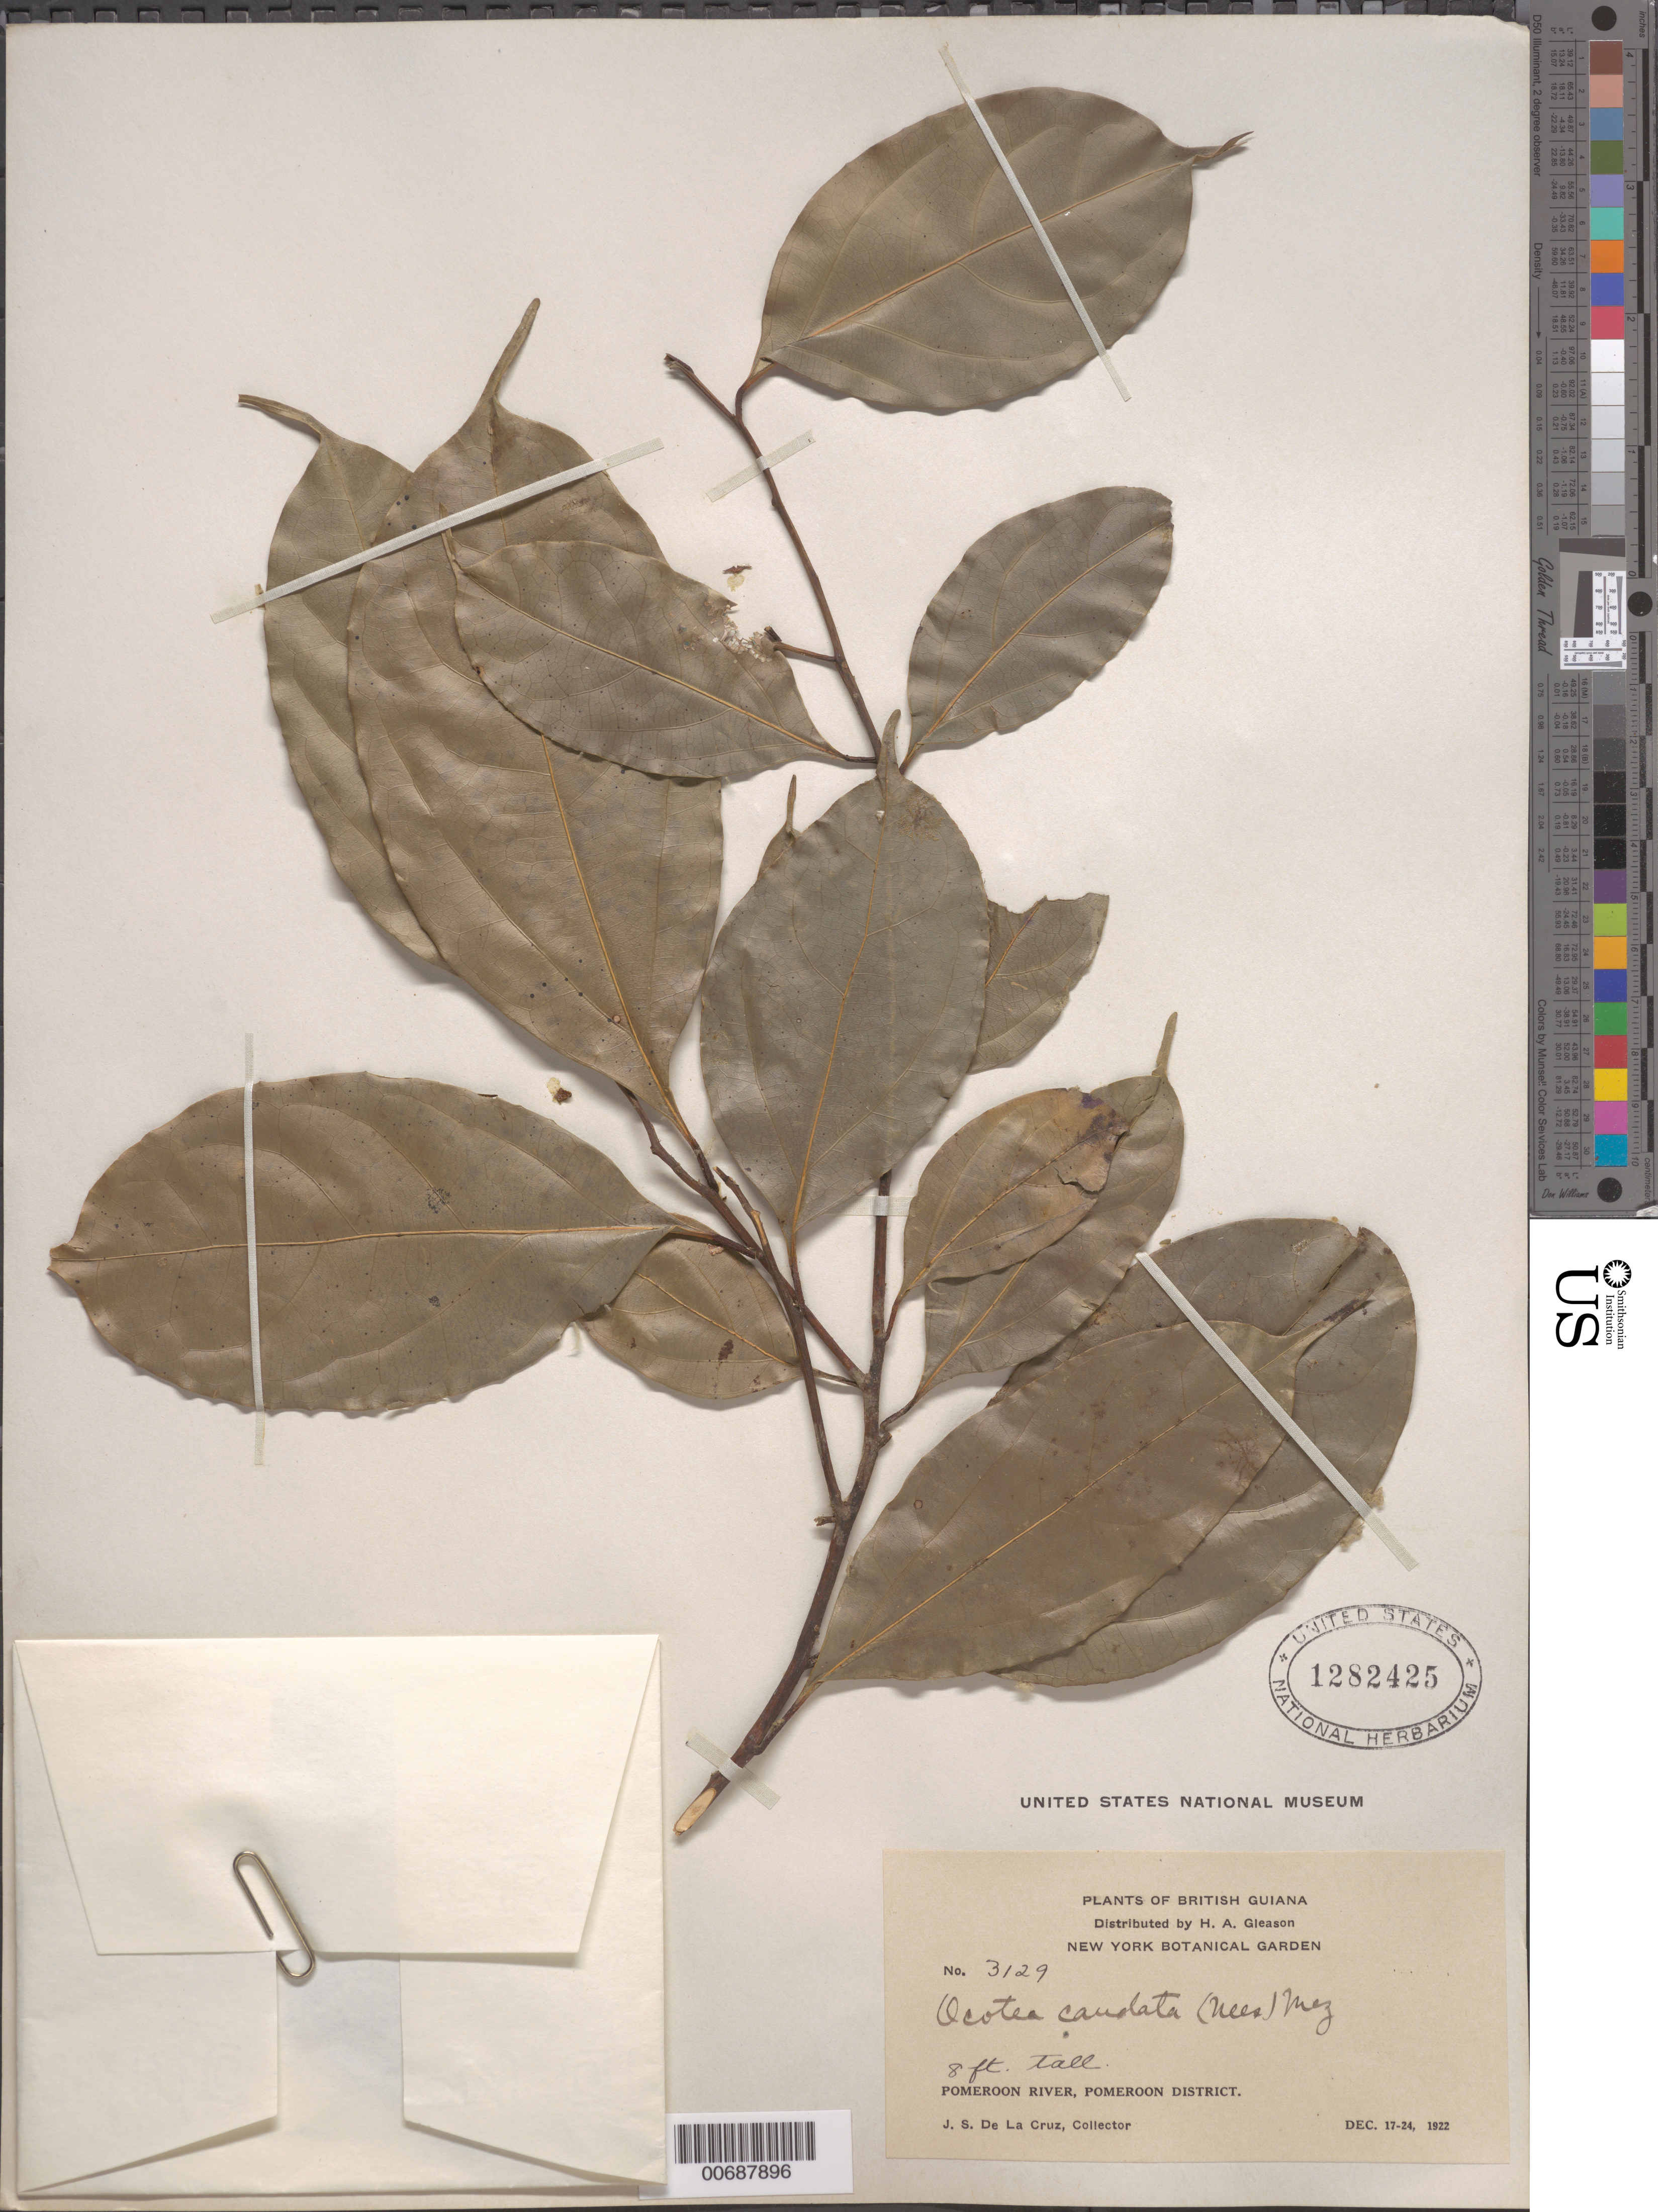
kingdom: Plantae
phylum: Tracheophyta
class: Magnoliopsida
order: Laurales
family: Lauraceae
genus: Ocotea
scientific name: Ocotea caudata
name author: (Nees) Mez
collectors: J. S. de la Cruz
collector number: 3129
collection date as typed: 17-Dec-22 to 24-Dec-22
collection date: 1922-12-17/1922-12-24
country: Guyana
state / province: Pomeroon-Supenaam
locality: Pomeroon R.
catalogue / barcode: US 1282425